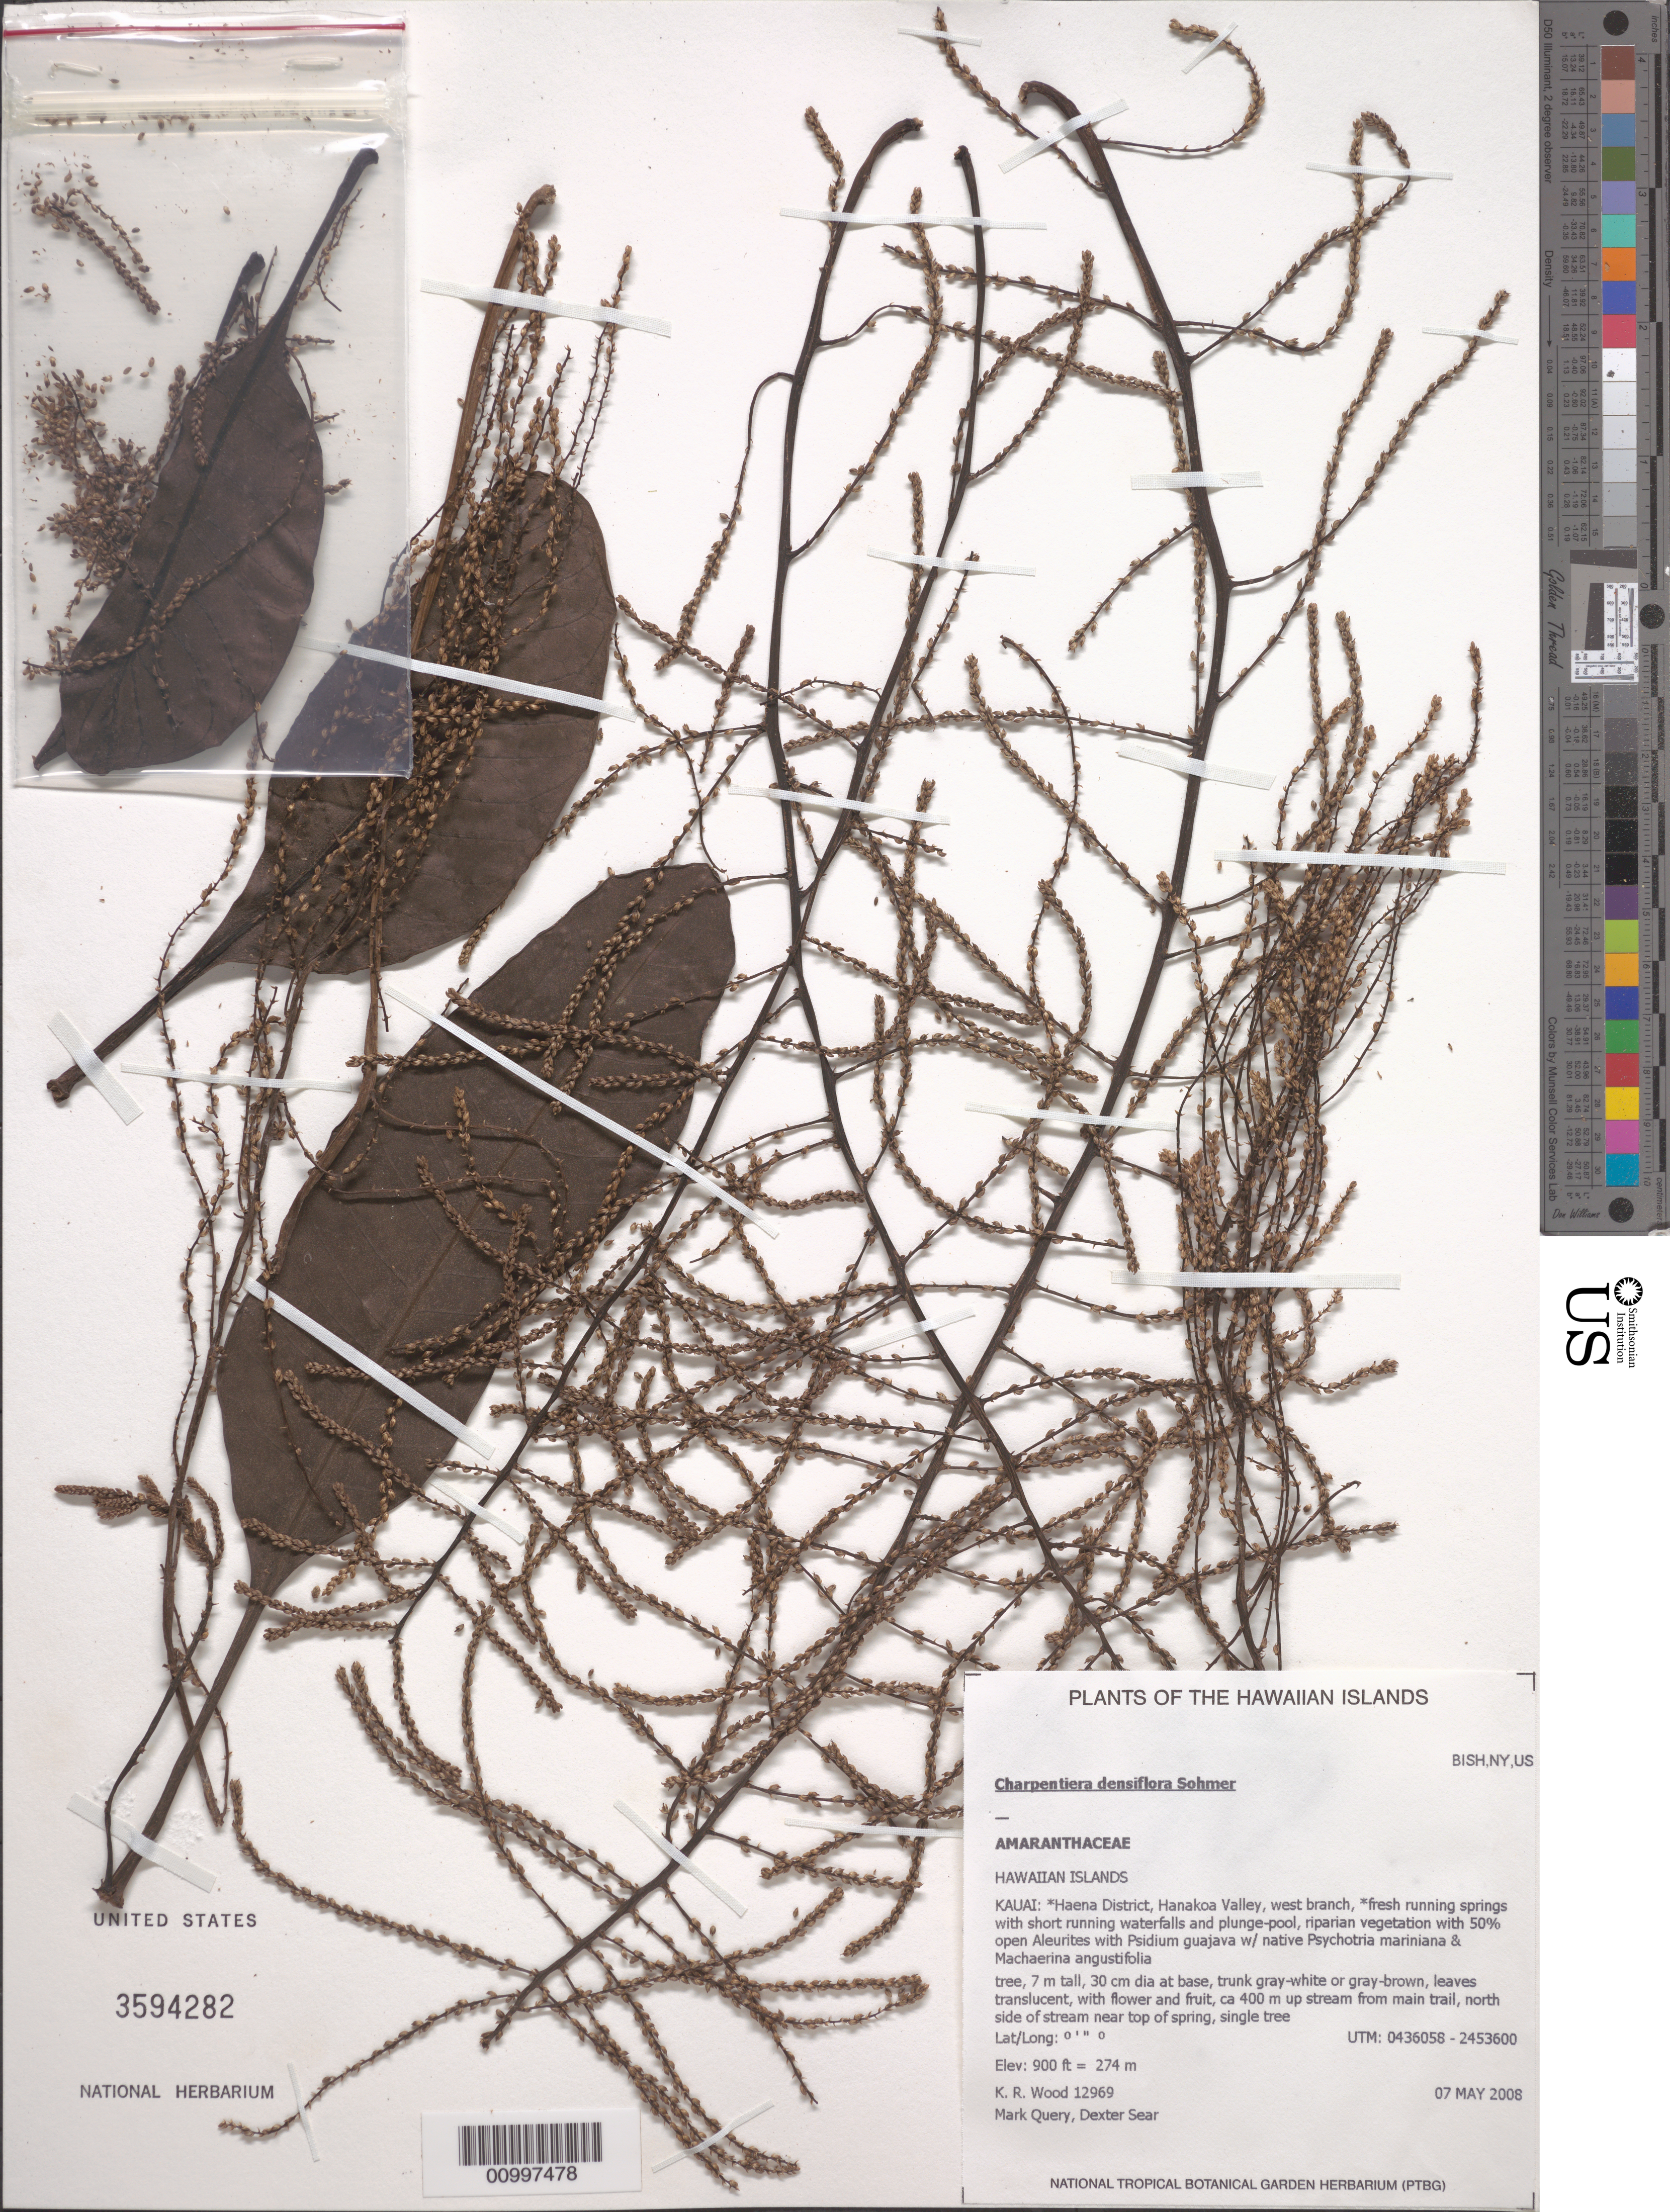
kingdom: Plantae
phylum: Tracheophyta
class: Magnoliopsida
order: Caryophyllales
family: Amaranthaceae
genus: Charpentiera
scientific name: Charpentiera densiflora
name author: Sohmer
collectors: K. R. Wood, M. Query & D. Sear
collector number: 12969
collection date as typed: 7 May 2008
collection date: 2008-05-07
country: United States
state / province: Hawaii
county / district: Kauai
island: Kaua'i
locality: Haena District, Hanakoa Valley, west branch.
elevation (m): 274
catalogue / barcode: US 3594282